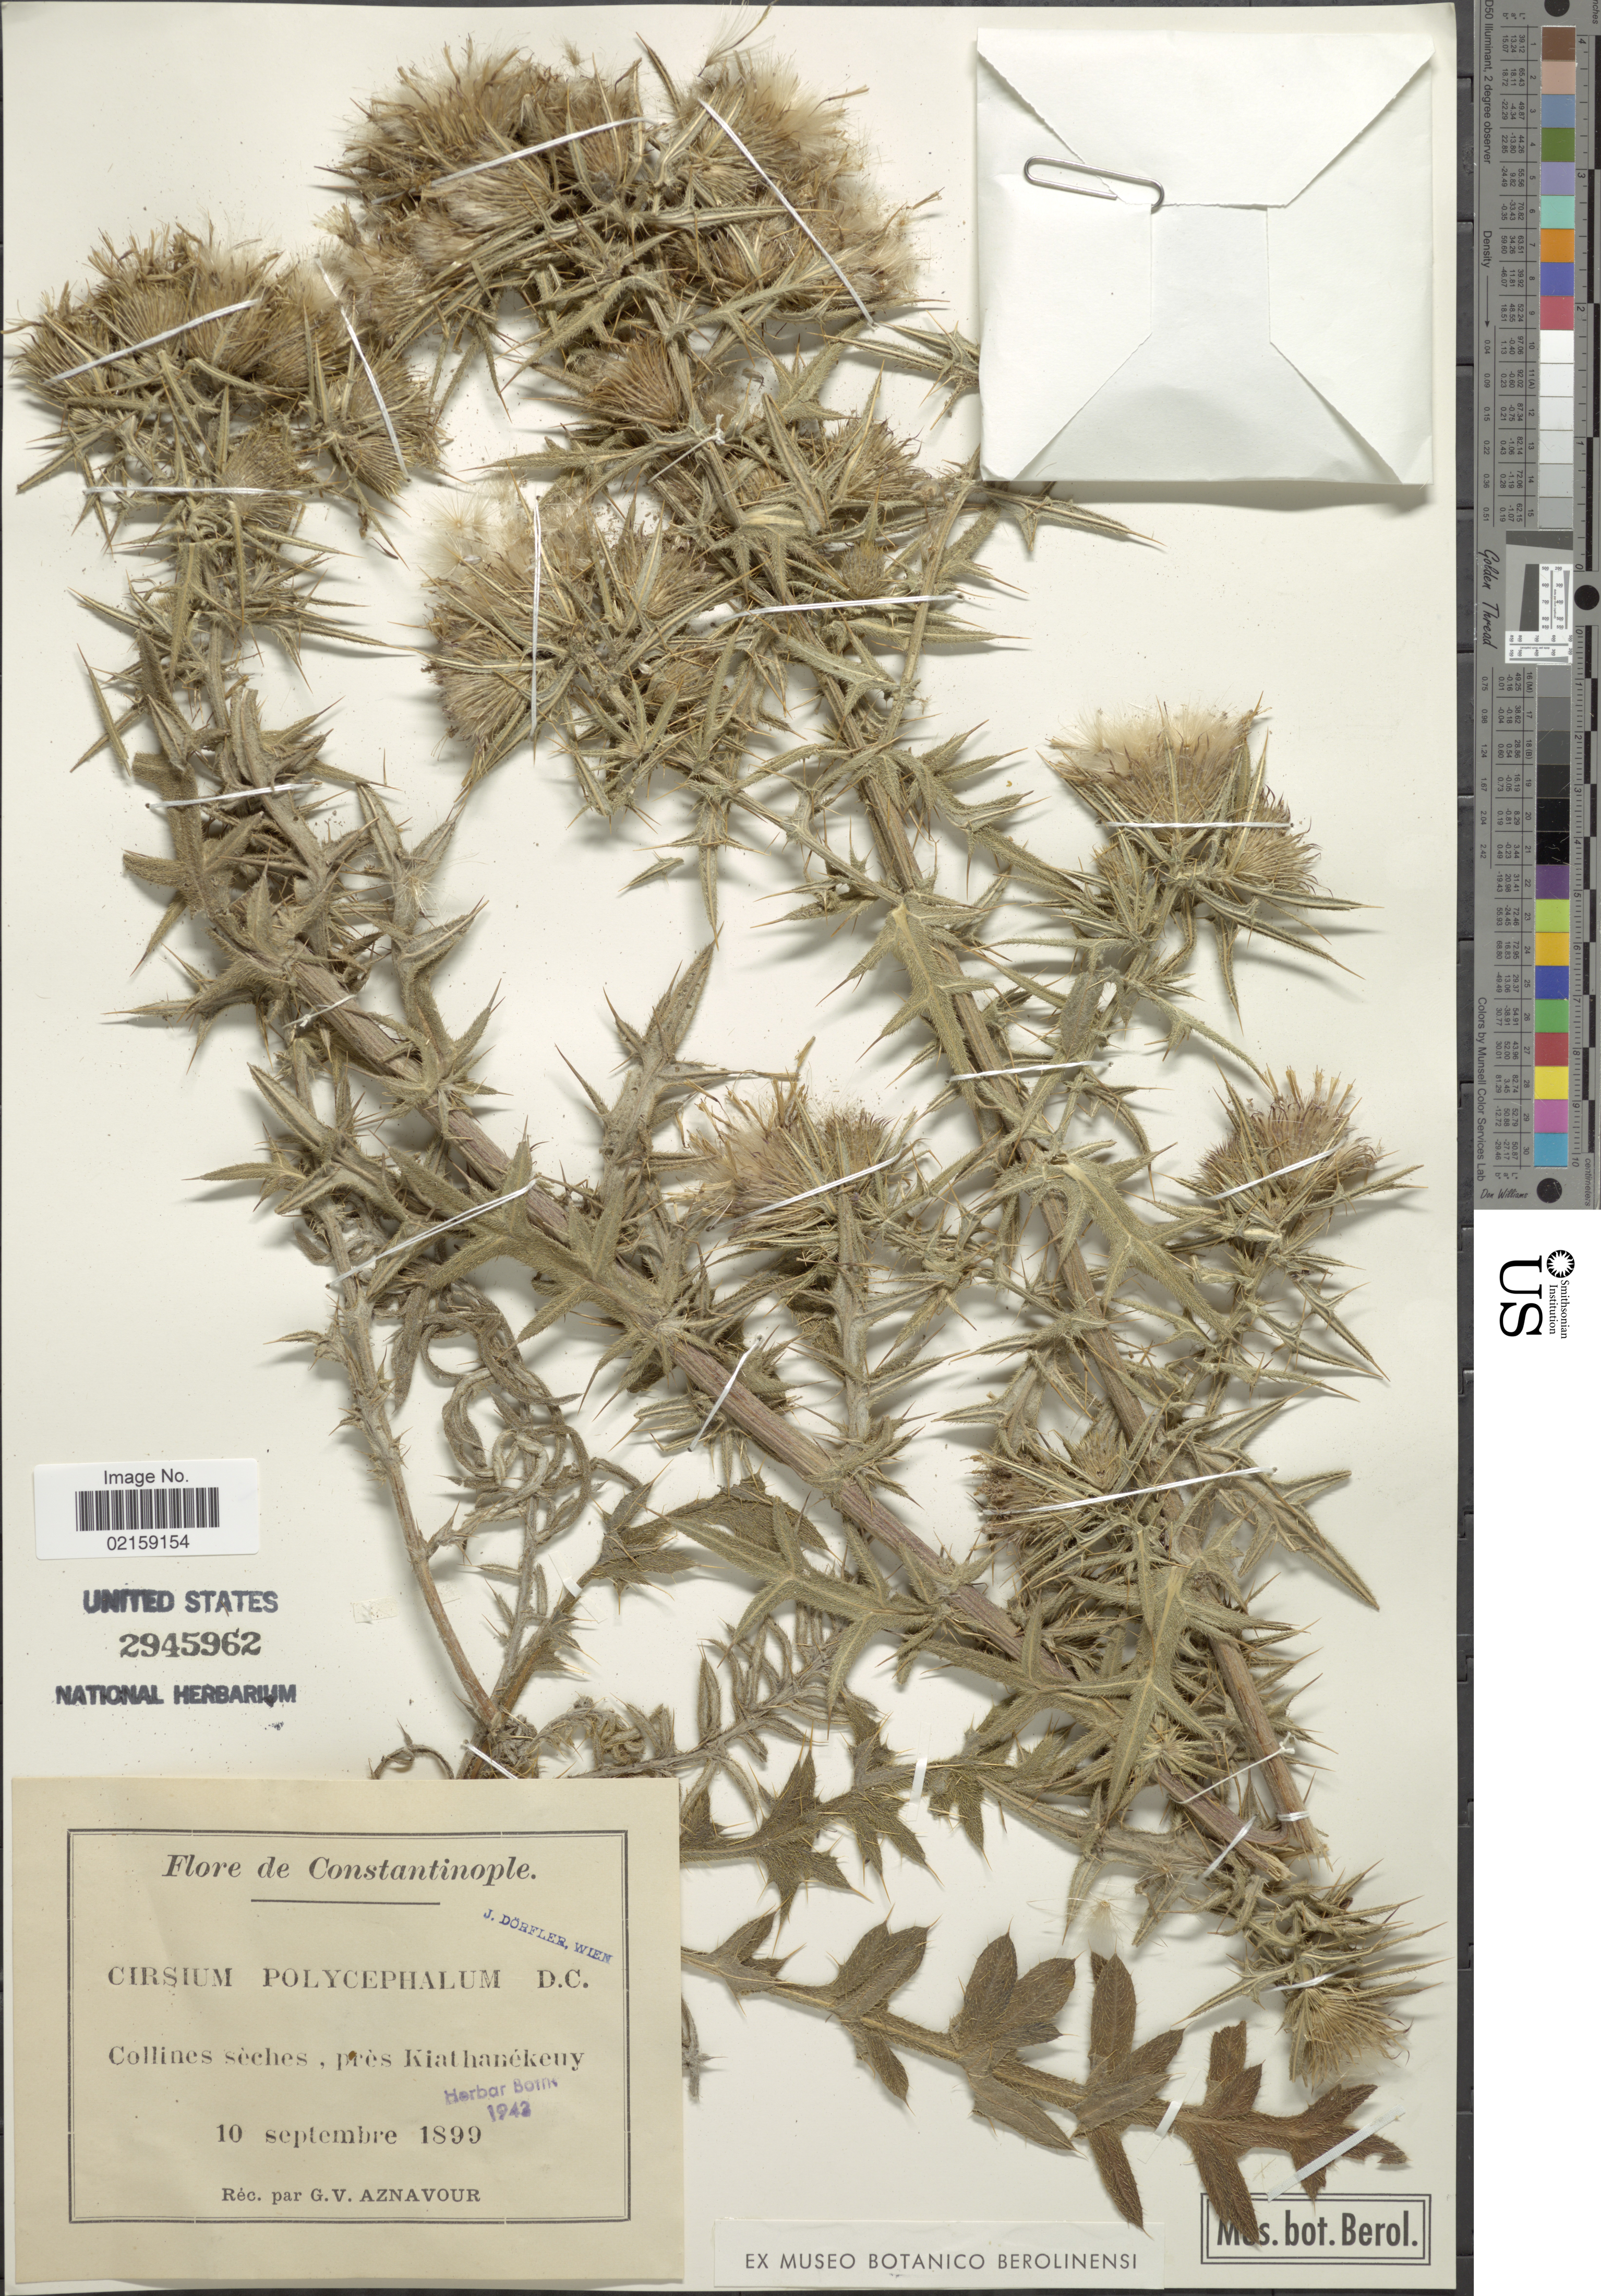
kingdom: Plantae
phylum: Tracheophyta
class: Magnoliopsida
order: Asterales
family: Asteraceae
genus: Cirsium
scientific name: Cirsium polycephalum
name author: DC.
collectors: G. V. Aznavour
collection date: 1899-09-10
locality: Constantinople, Collines seches, pres Kiathanekeny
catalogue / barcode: US 2945962